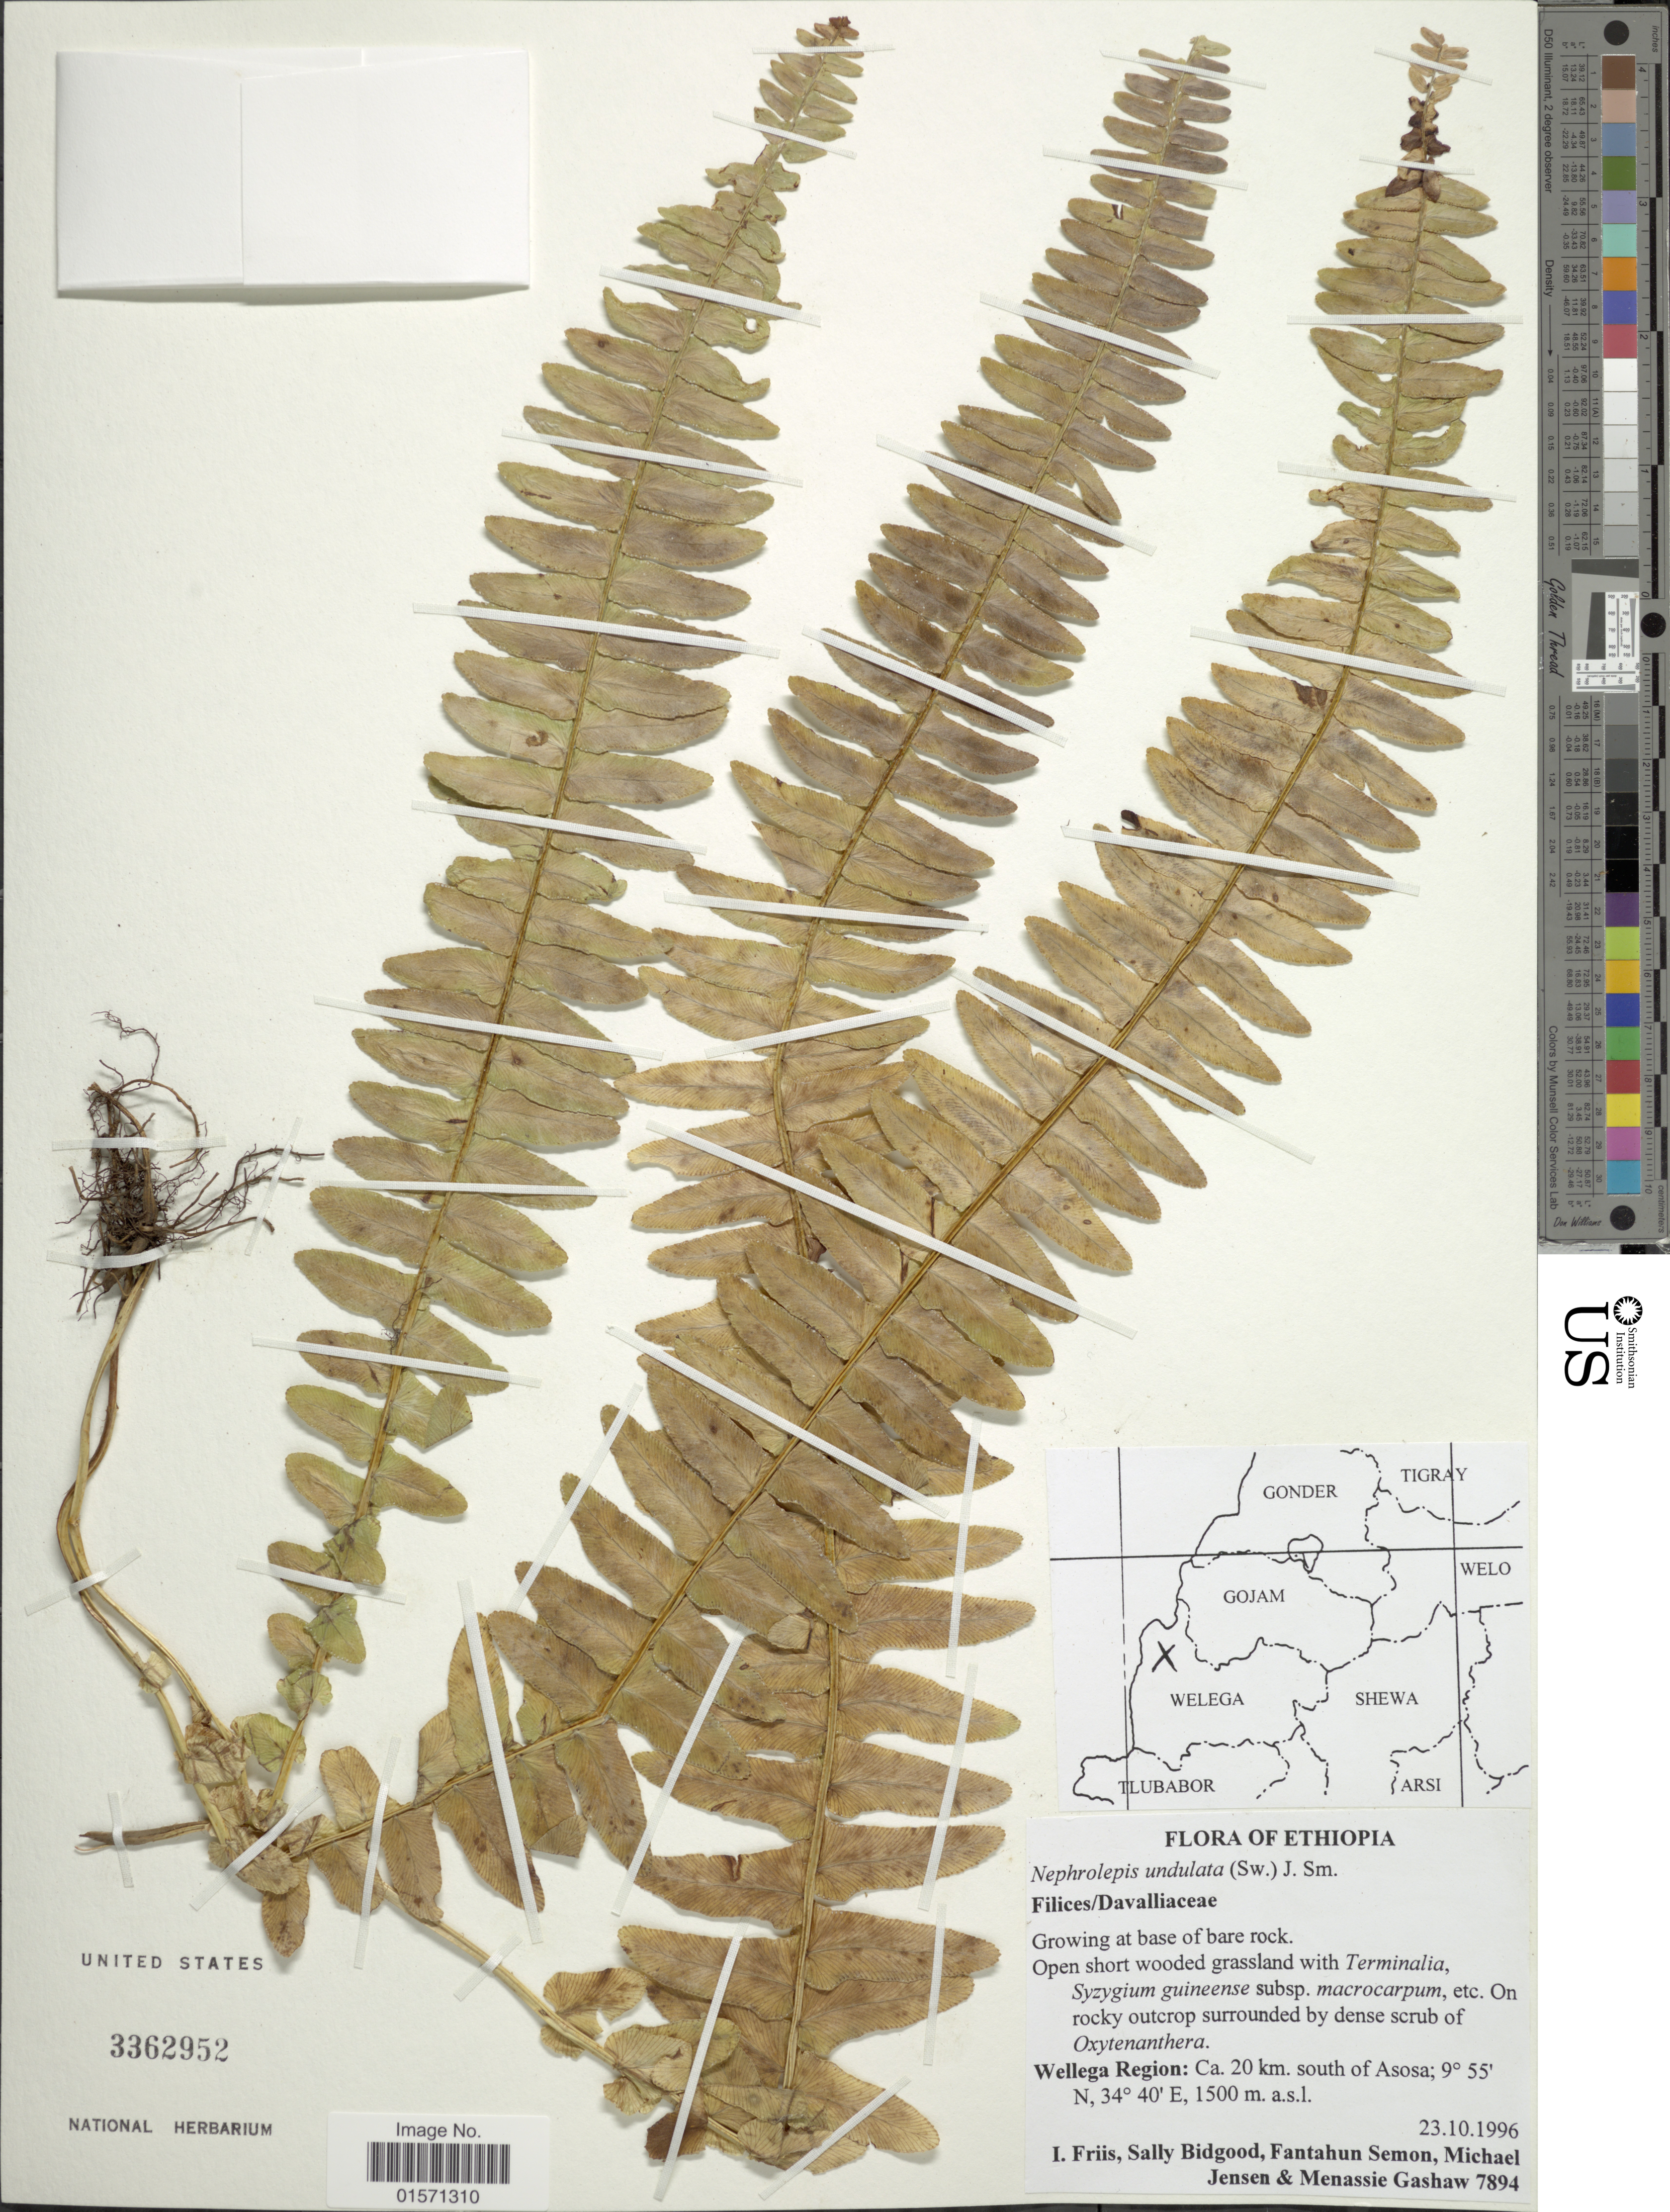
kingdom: Plantae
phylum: Tracheophyta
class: Polypodiopsida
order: Polypodiales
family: Nephrolepidaceae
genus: Nephrolepis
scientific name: Nephrolepis undulata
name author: J. Sm.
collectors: I. Friis, S. Bidgood, F. Semon, M. Jensen & M. Gashaw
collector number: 7894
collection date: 1996-10-23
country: Ethiopia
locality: Wellega Region: Ca. 20 km. south of Asosa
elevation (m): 1500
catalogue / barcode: US 3362952